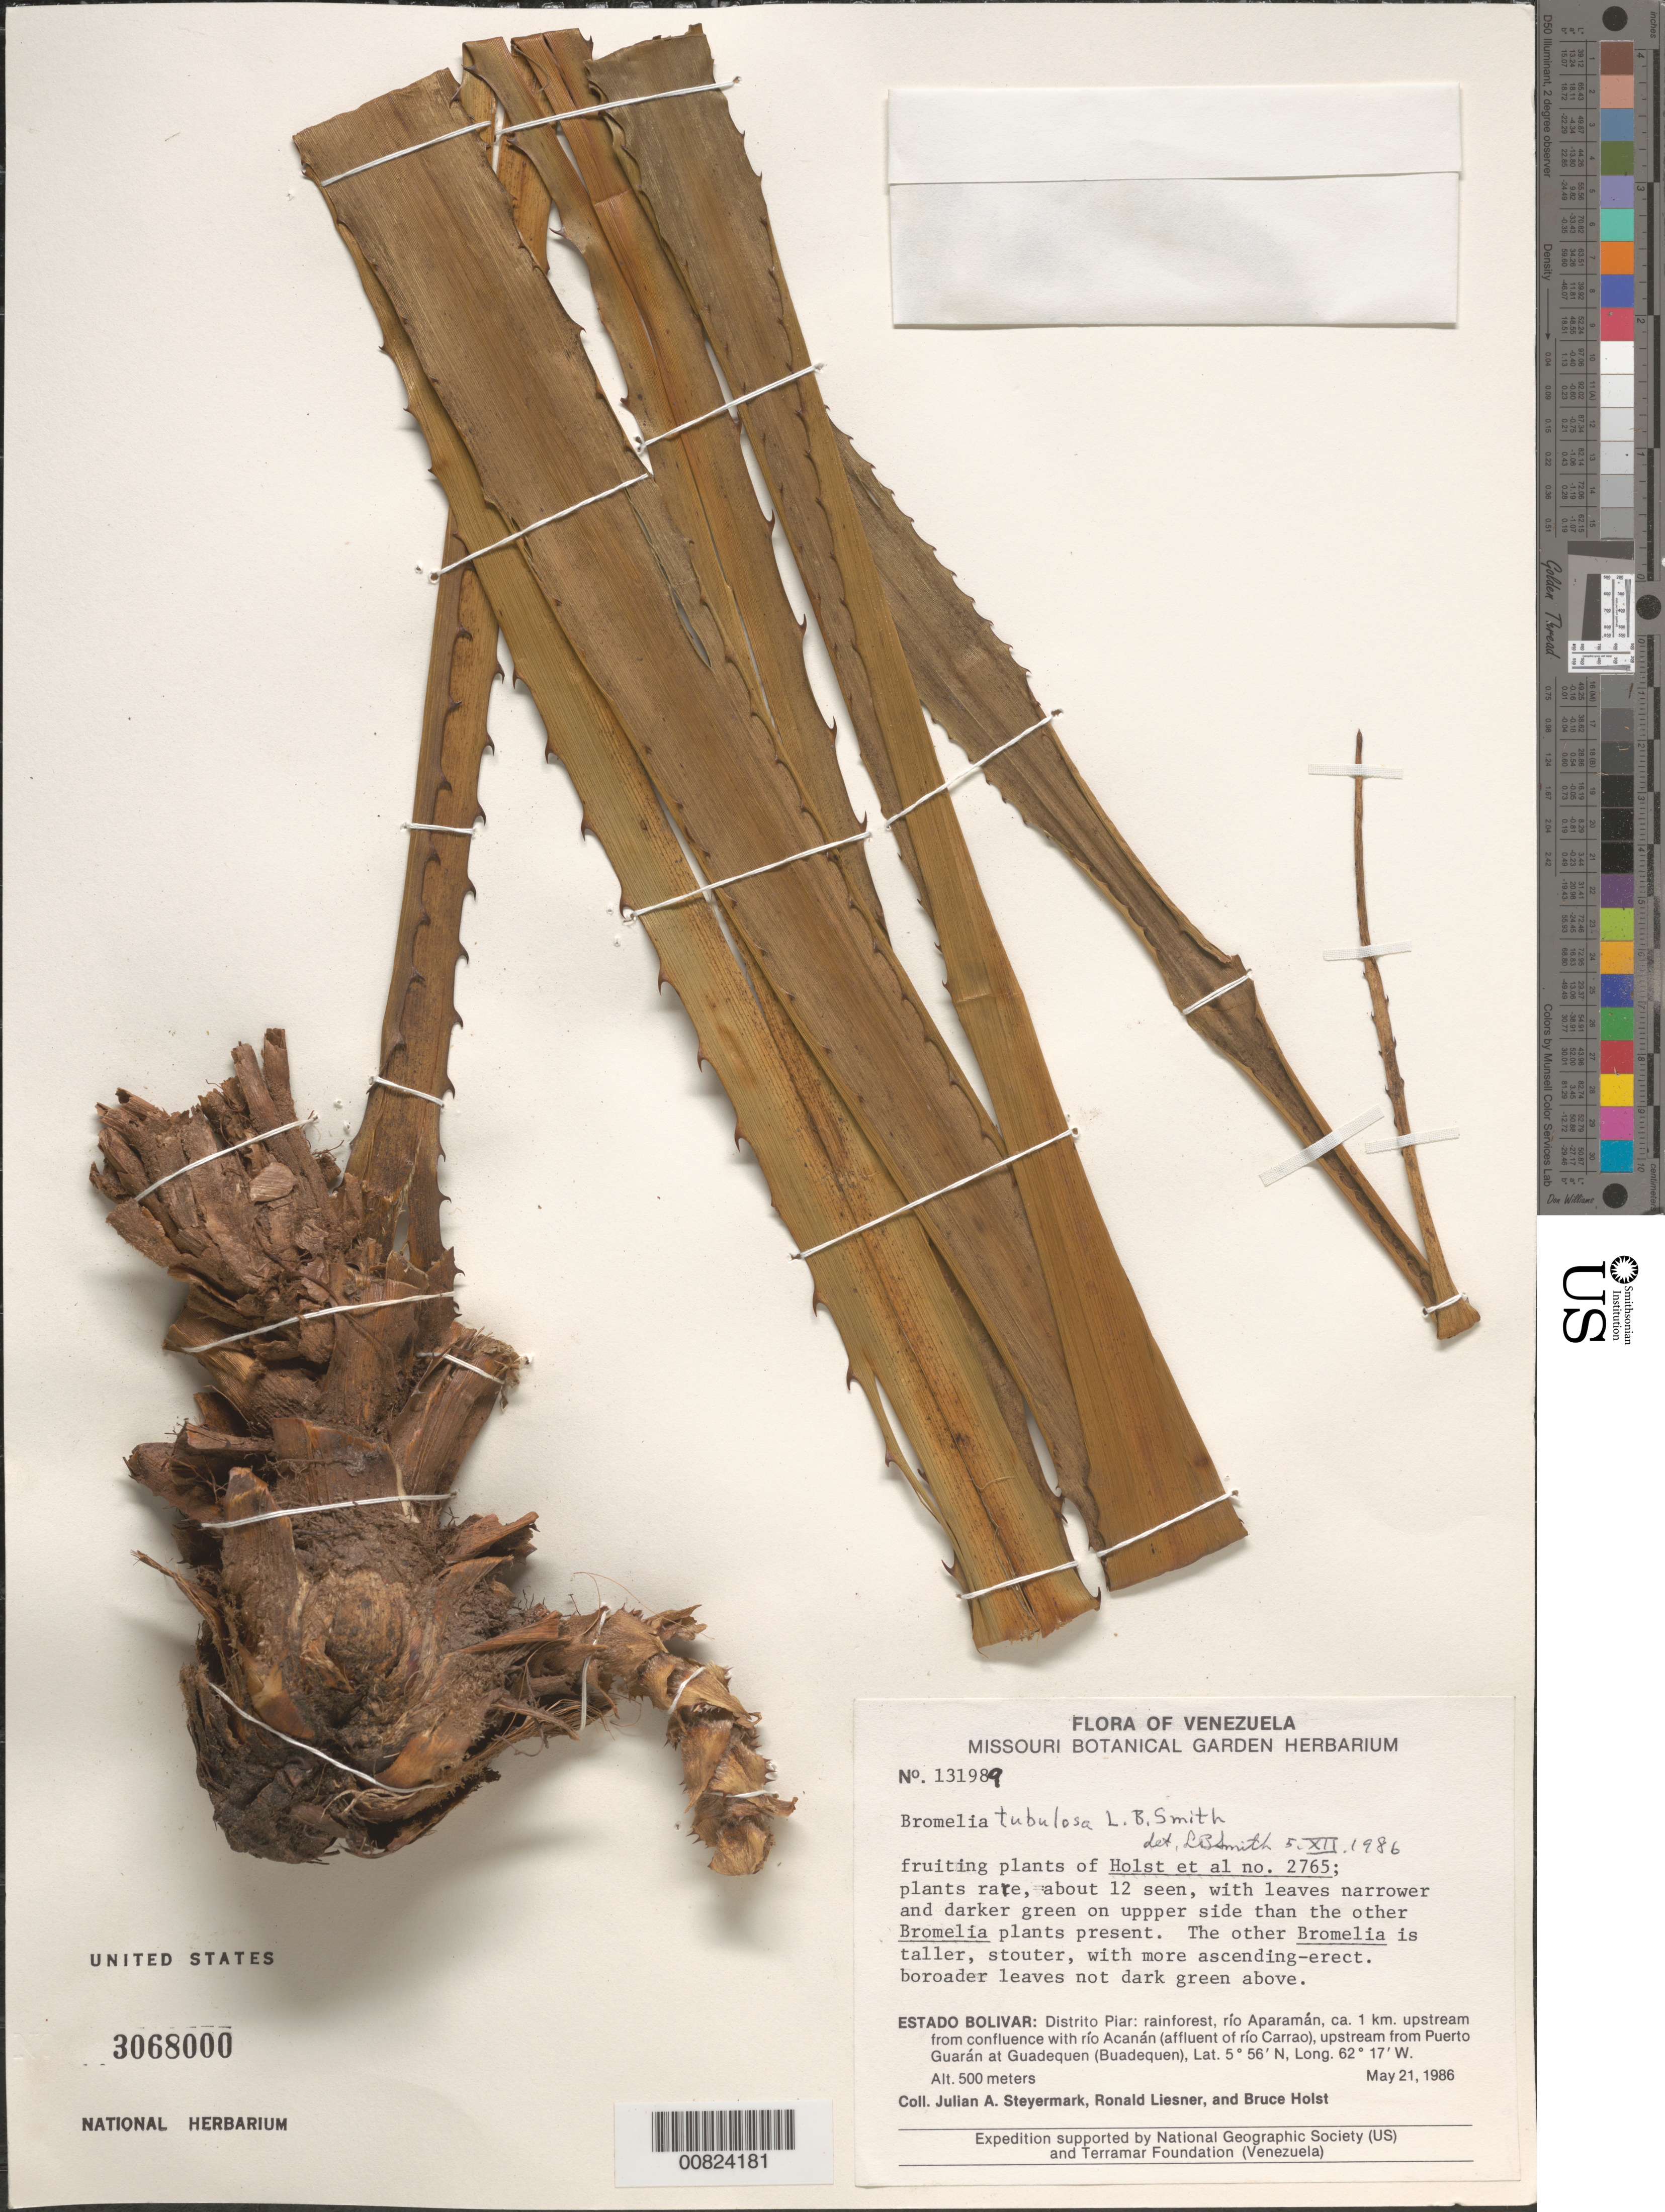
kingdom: Plantae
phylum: Tracheophyta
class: Liliopsida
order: Poales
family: Bromeliaceae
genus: Bromelia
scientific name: Bromelia tubulosa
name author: L.B. Sm.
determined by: Smith, Lyman B., (US), NMNH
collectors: J. Steyermark, R. L. Liesner & B. Holst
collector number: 131996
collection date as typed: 21-May-86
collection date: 1986-05-21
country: Venezuela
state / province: Bolívar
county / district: Piar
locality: Río Aparamán, ca. 1km upstream from confluence with Rio Acanán (affl of Río Carrao), upstream from Puerto Guarán at Guadequen (Buadequen)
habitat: Rainforest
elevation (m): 500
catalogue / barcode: US 3068000